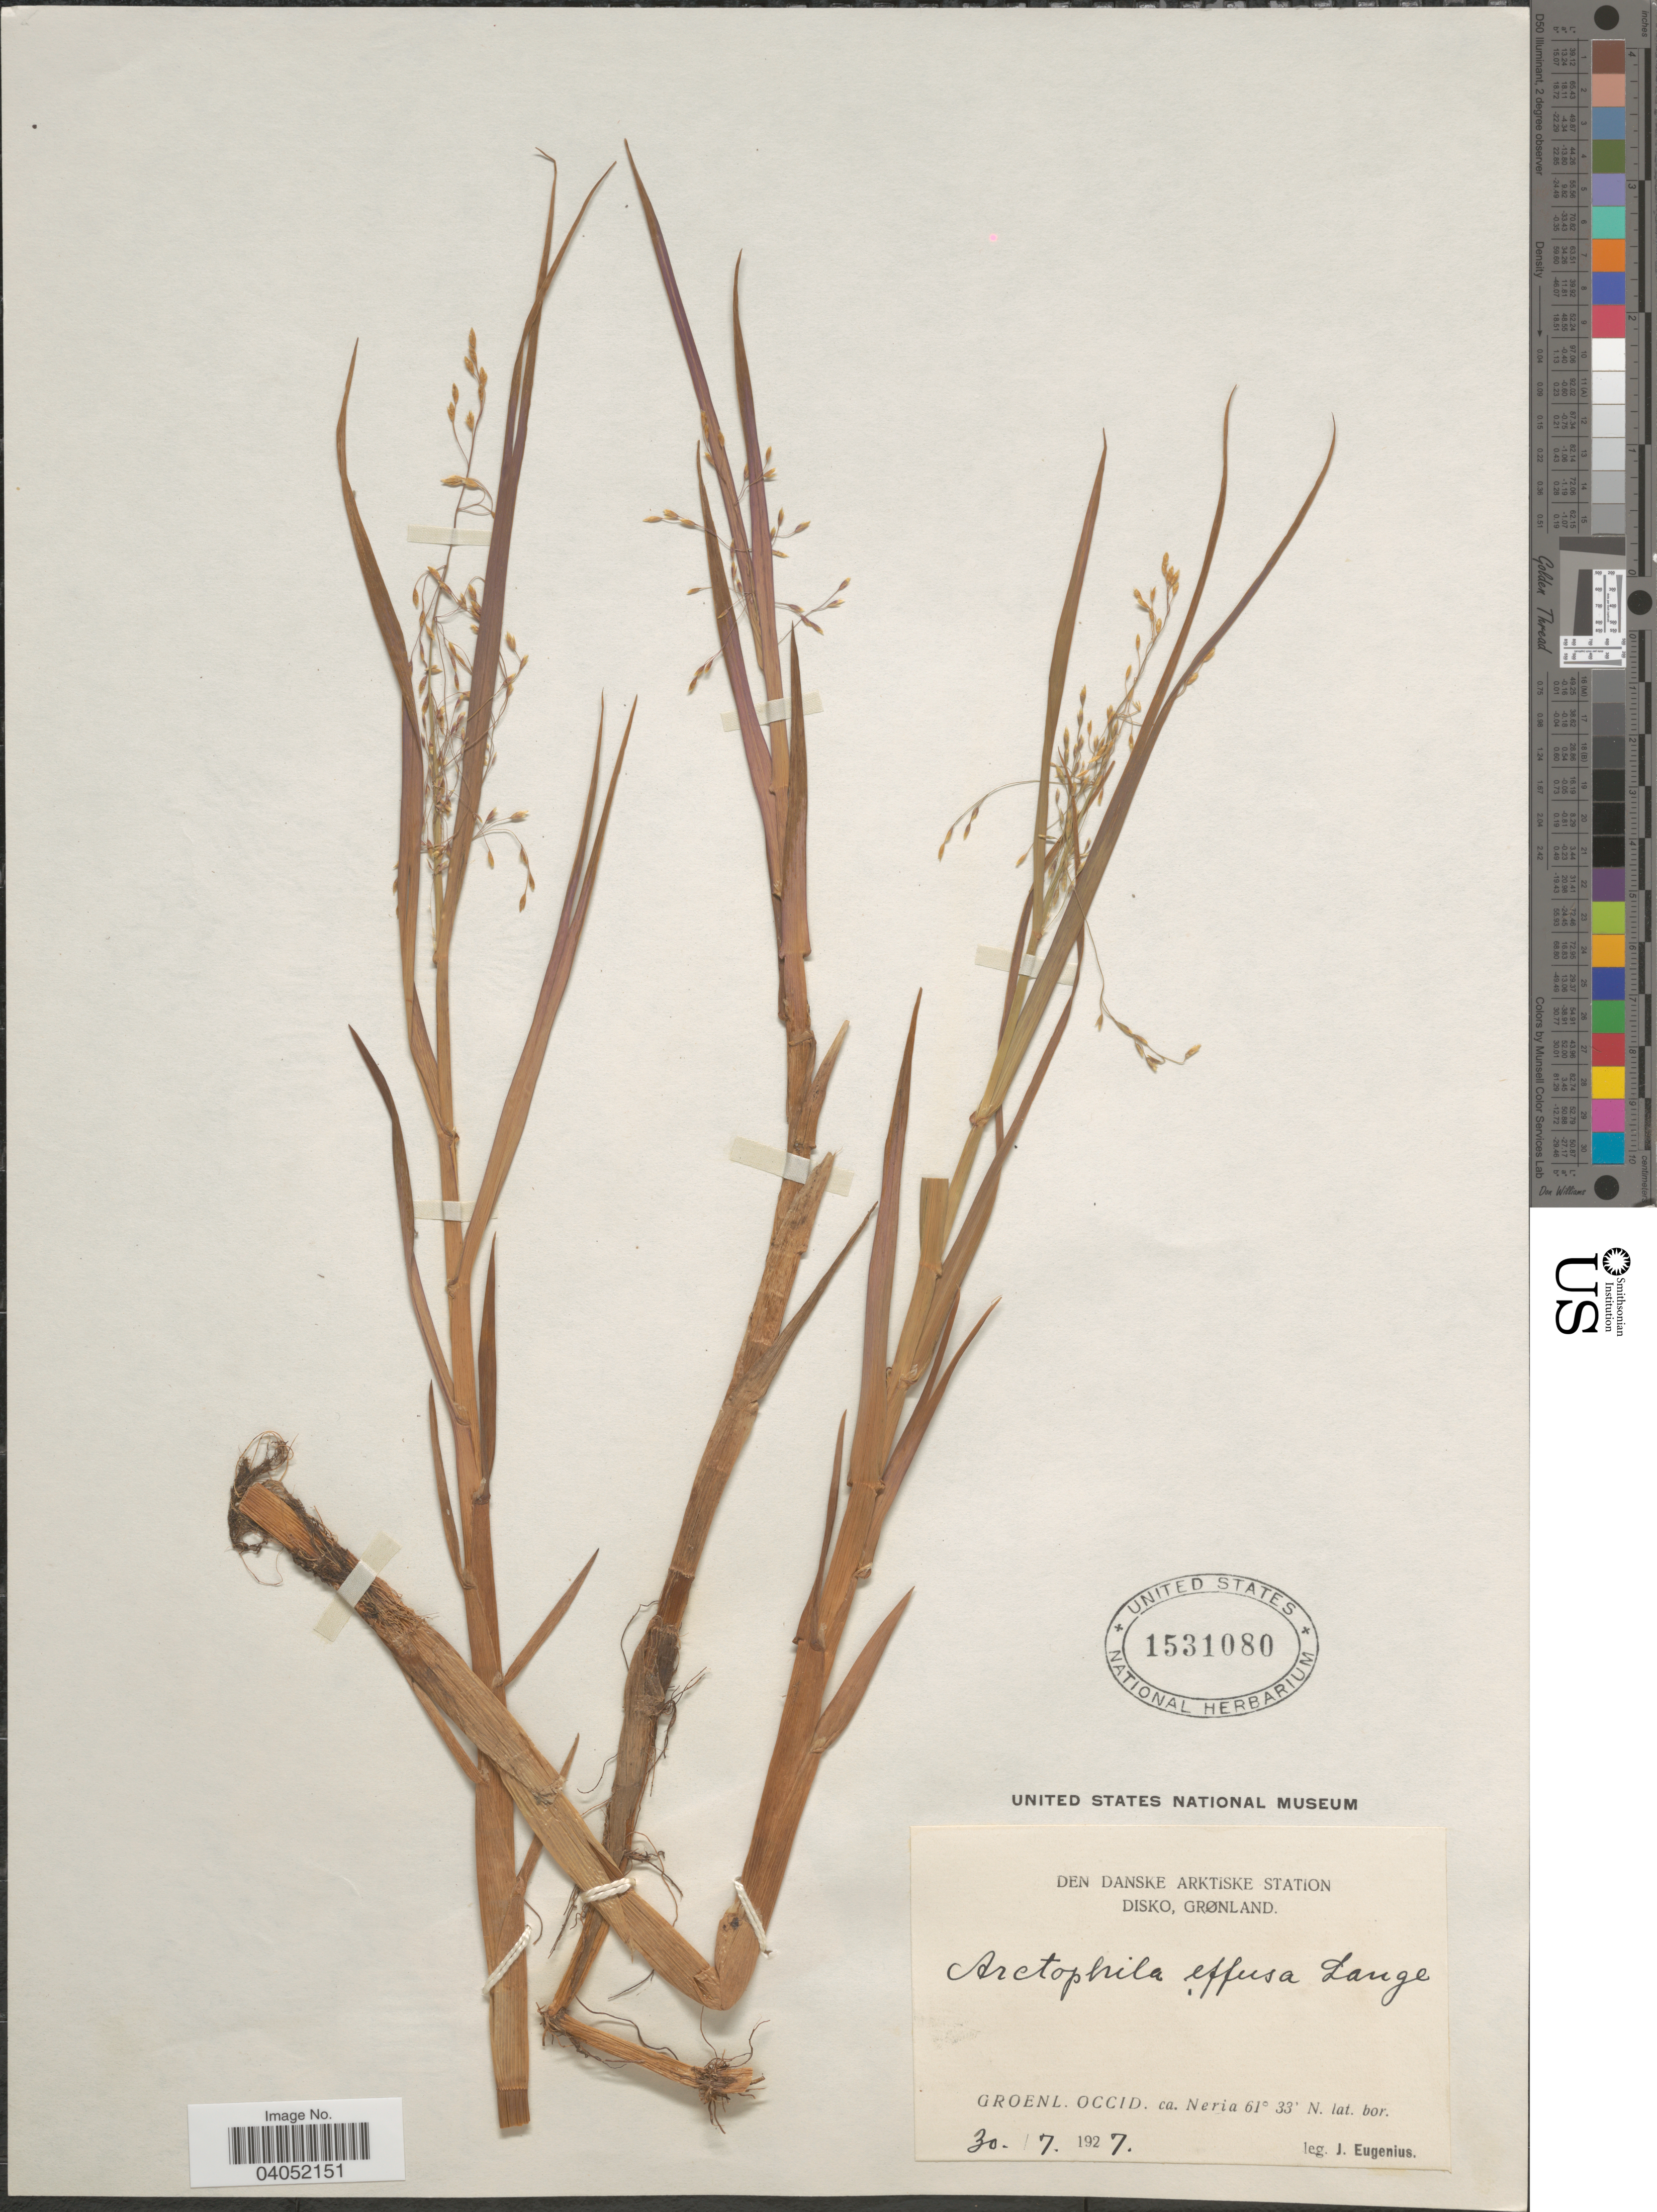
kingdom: Plantae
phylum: Tracheophyta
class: Liliopsida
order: Poales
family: Poaceae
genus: Arctophila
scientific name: Arctophila fulva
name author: (Trin.) Andersson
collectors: J. Eugenius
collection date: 1927-07-30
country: Greenland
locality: Den Danske Arktiske Station. Disko, Grønland. Groenl. Occid, ca. Neria.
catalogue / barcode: US 1531080